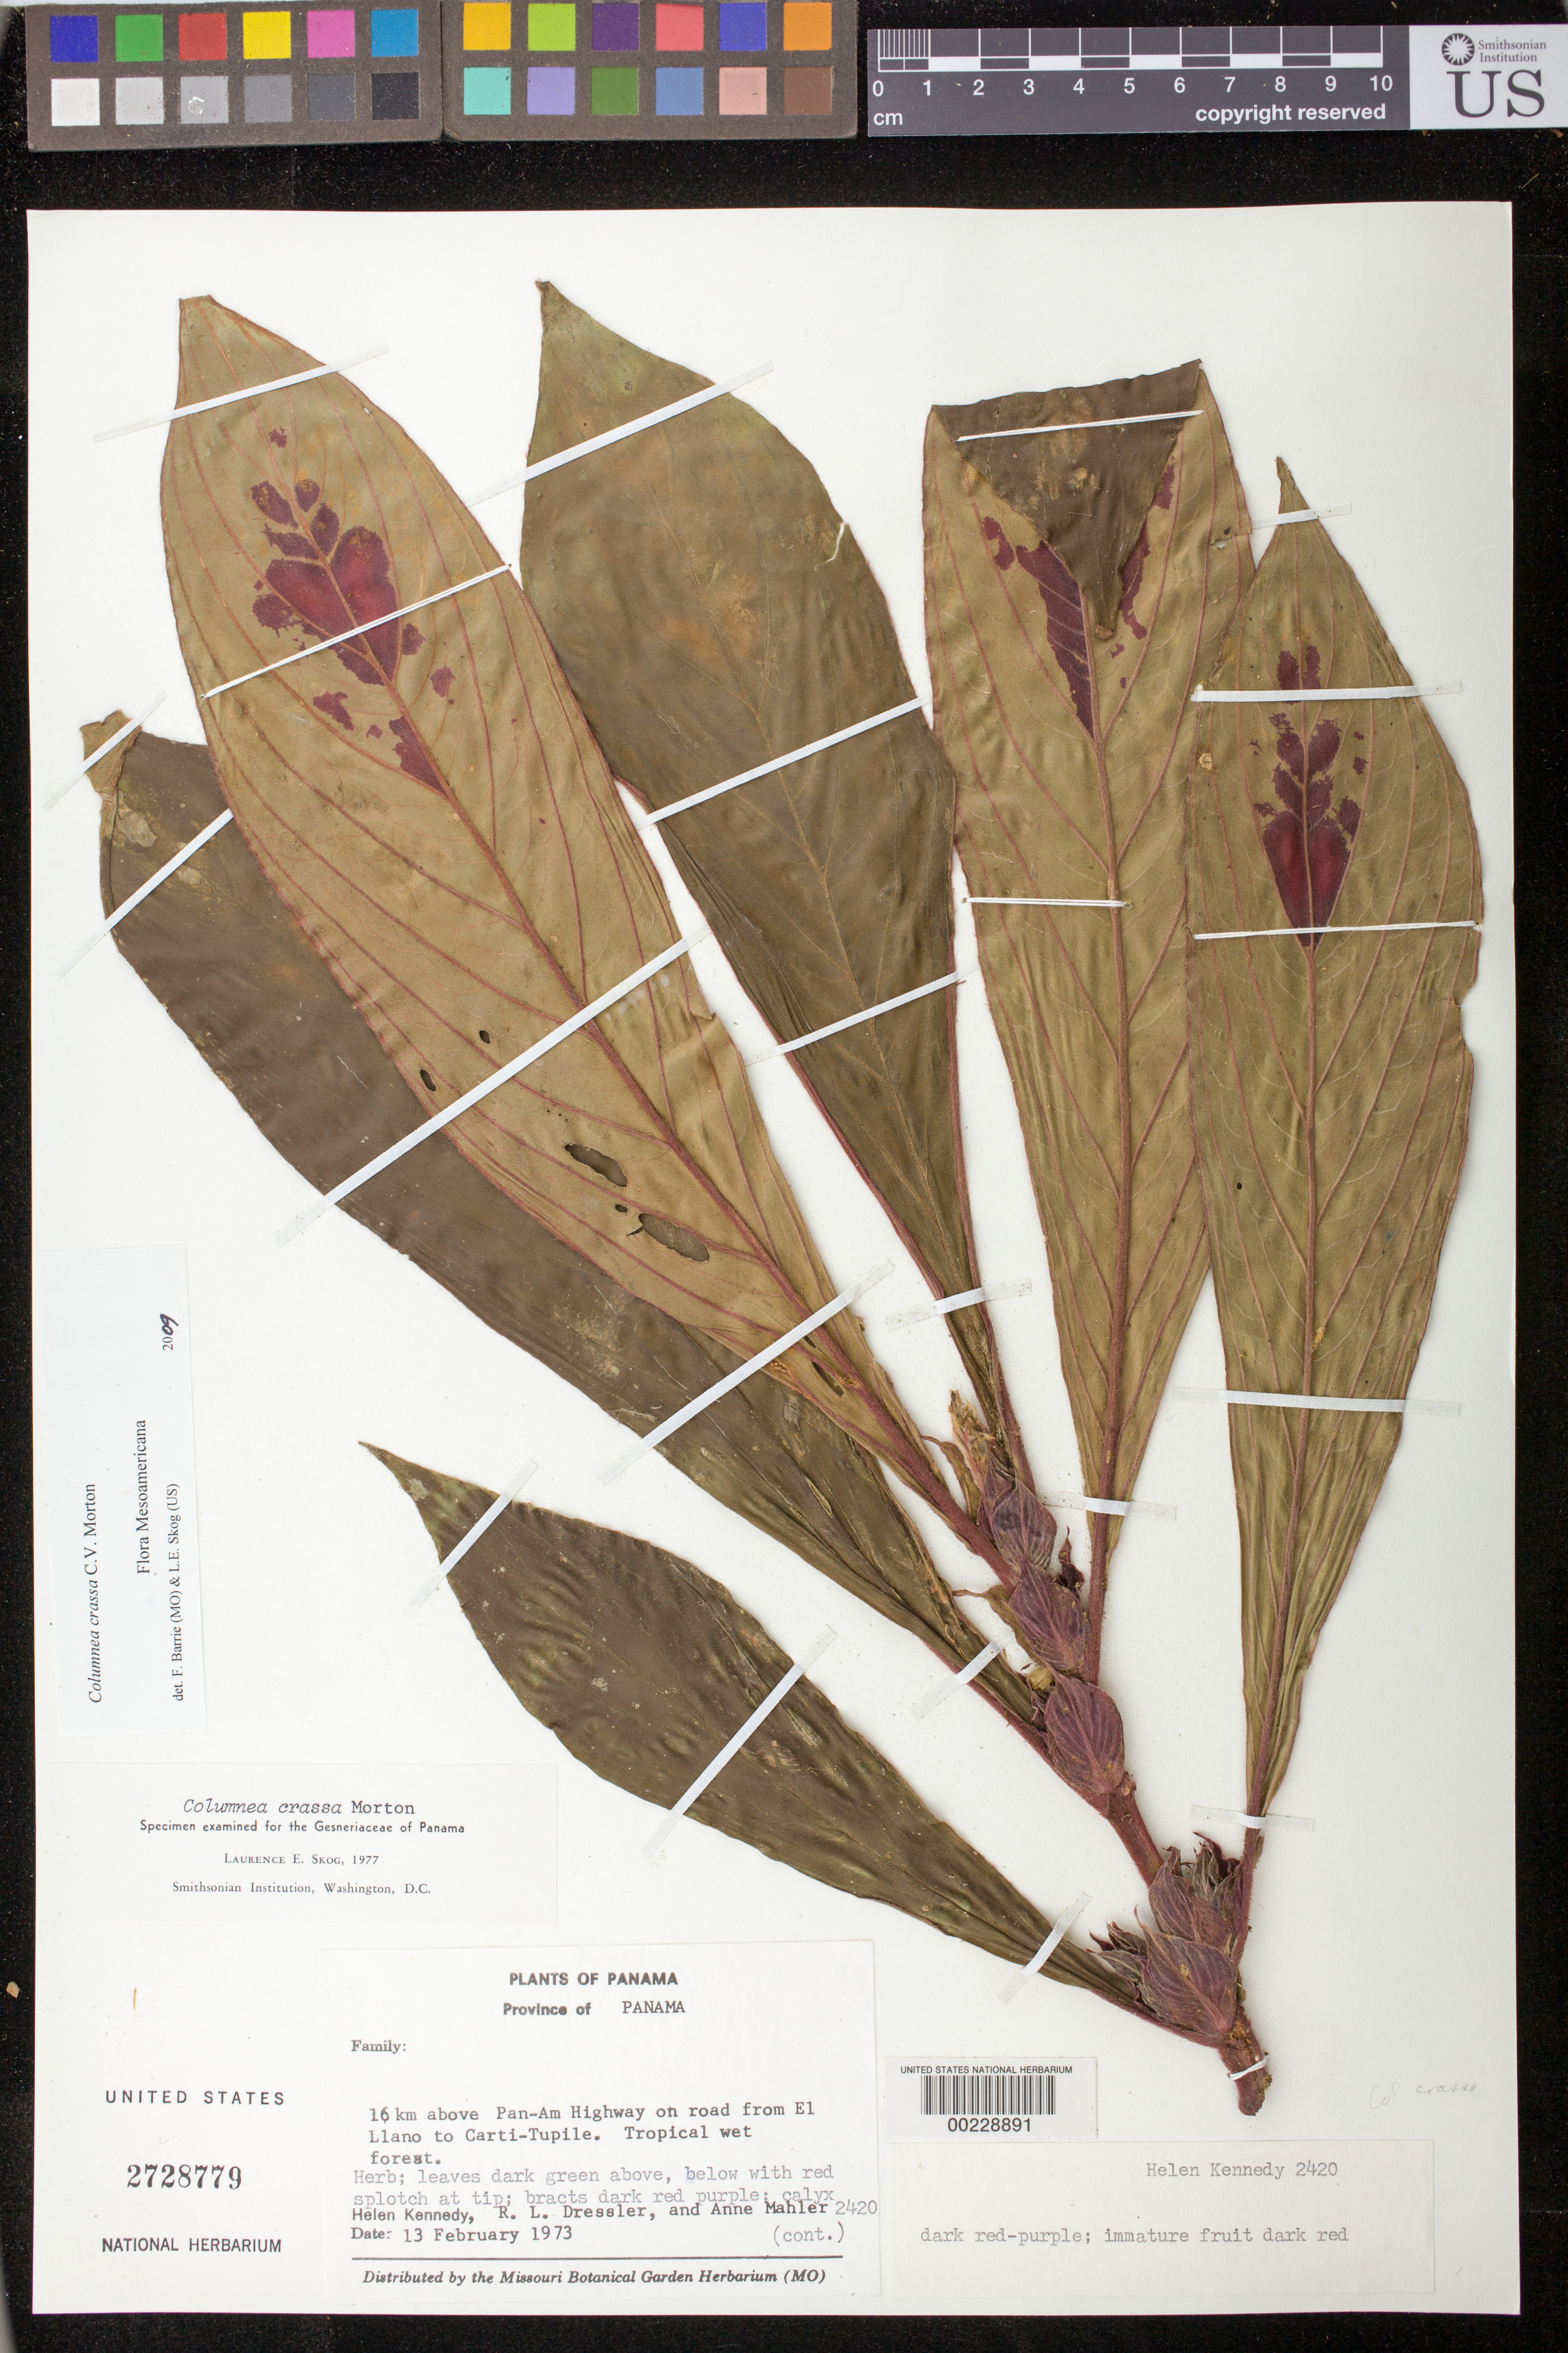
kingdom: Plantae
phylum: Tracheophyta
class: Magnoliopsida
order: Lamiales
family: Gesneriaceae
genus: Columnea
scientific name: Columnea crassa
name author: C.V. Morton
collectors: H. Kennedy, R. Dressler & A. Mahler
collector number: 2420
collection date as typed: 13 Feb 1973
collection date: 1973-02-13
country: Panama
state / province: Panamá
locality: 16 km above Pan-Am highway on road from El Llano to Carti-Tupile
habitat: Tropical wet forest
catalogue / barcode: US 2728779